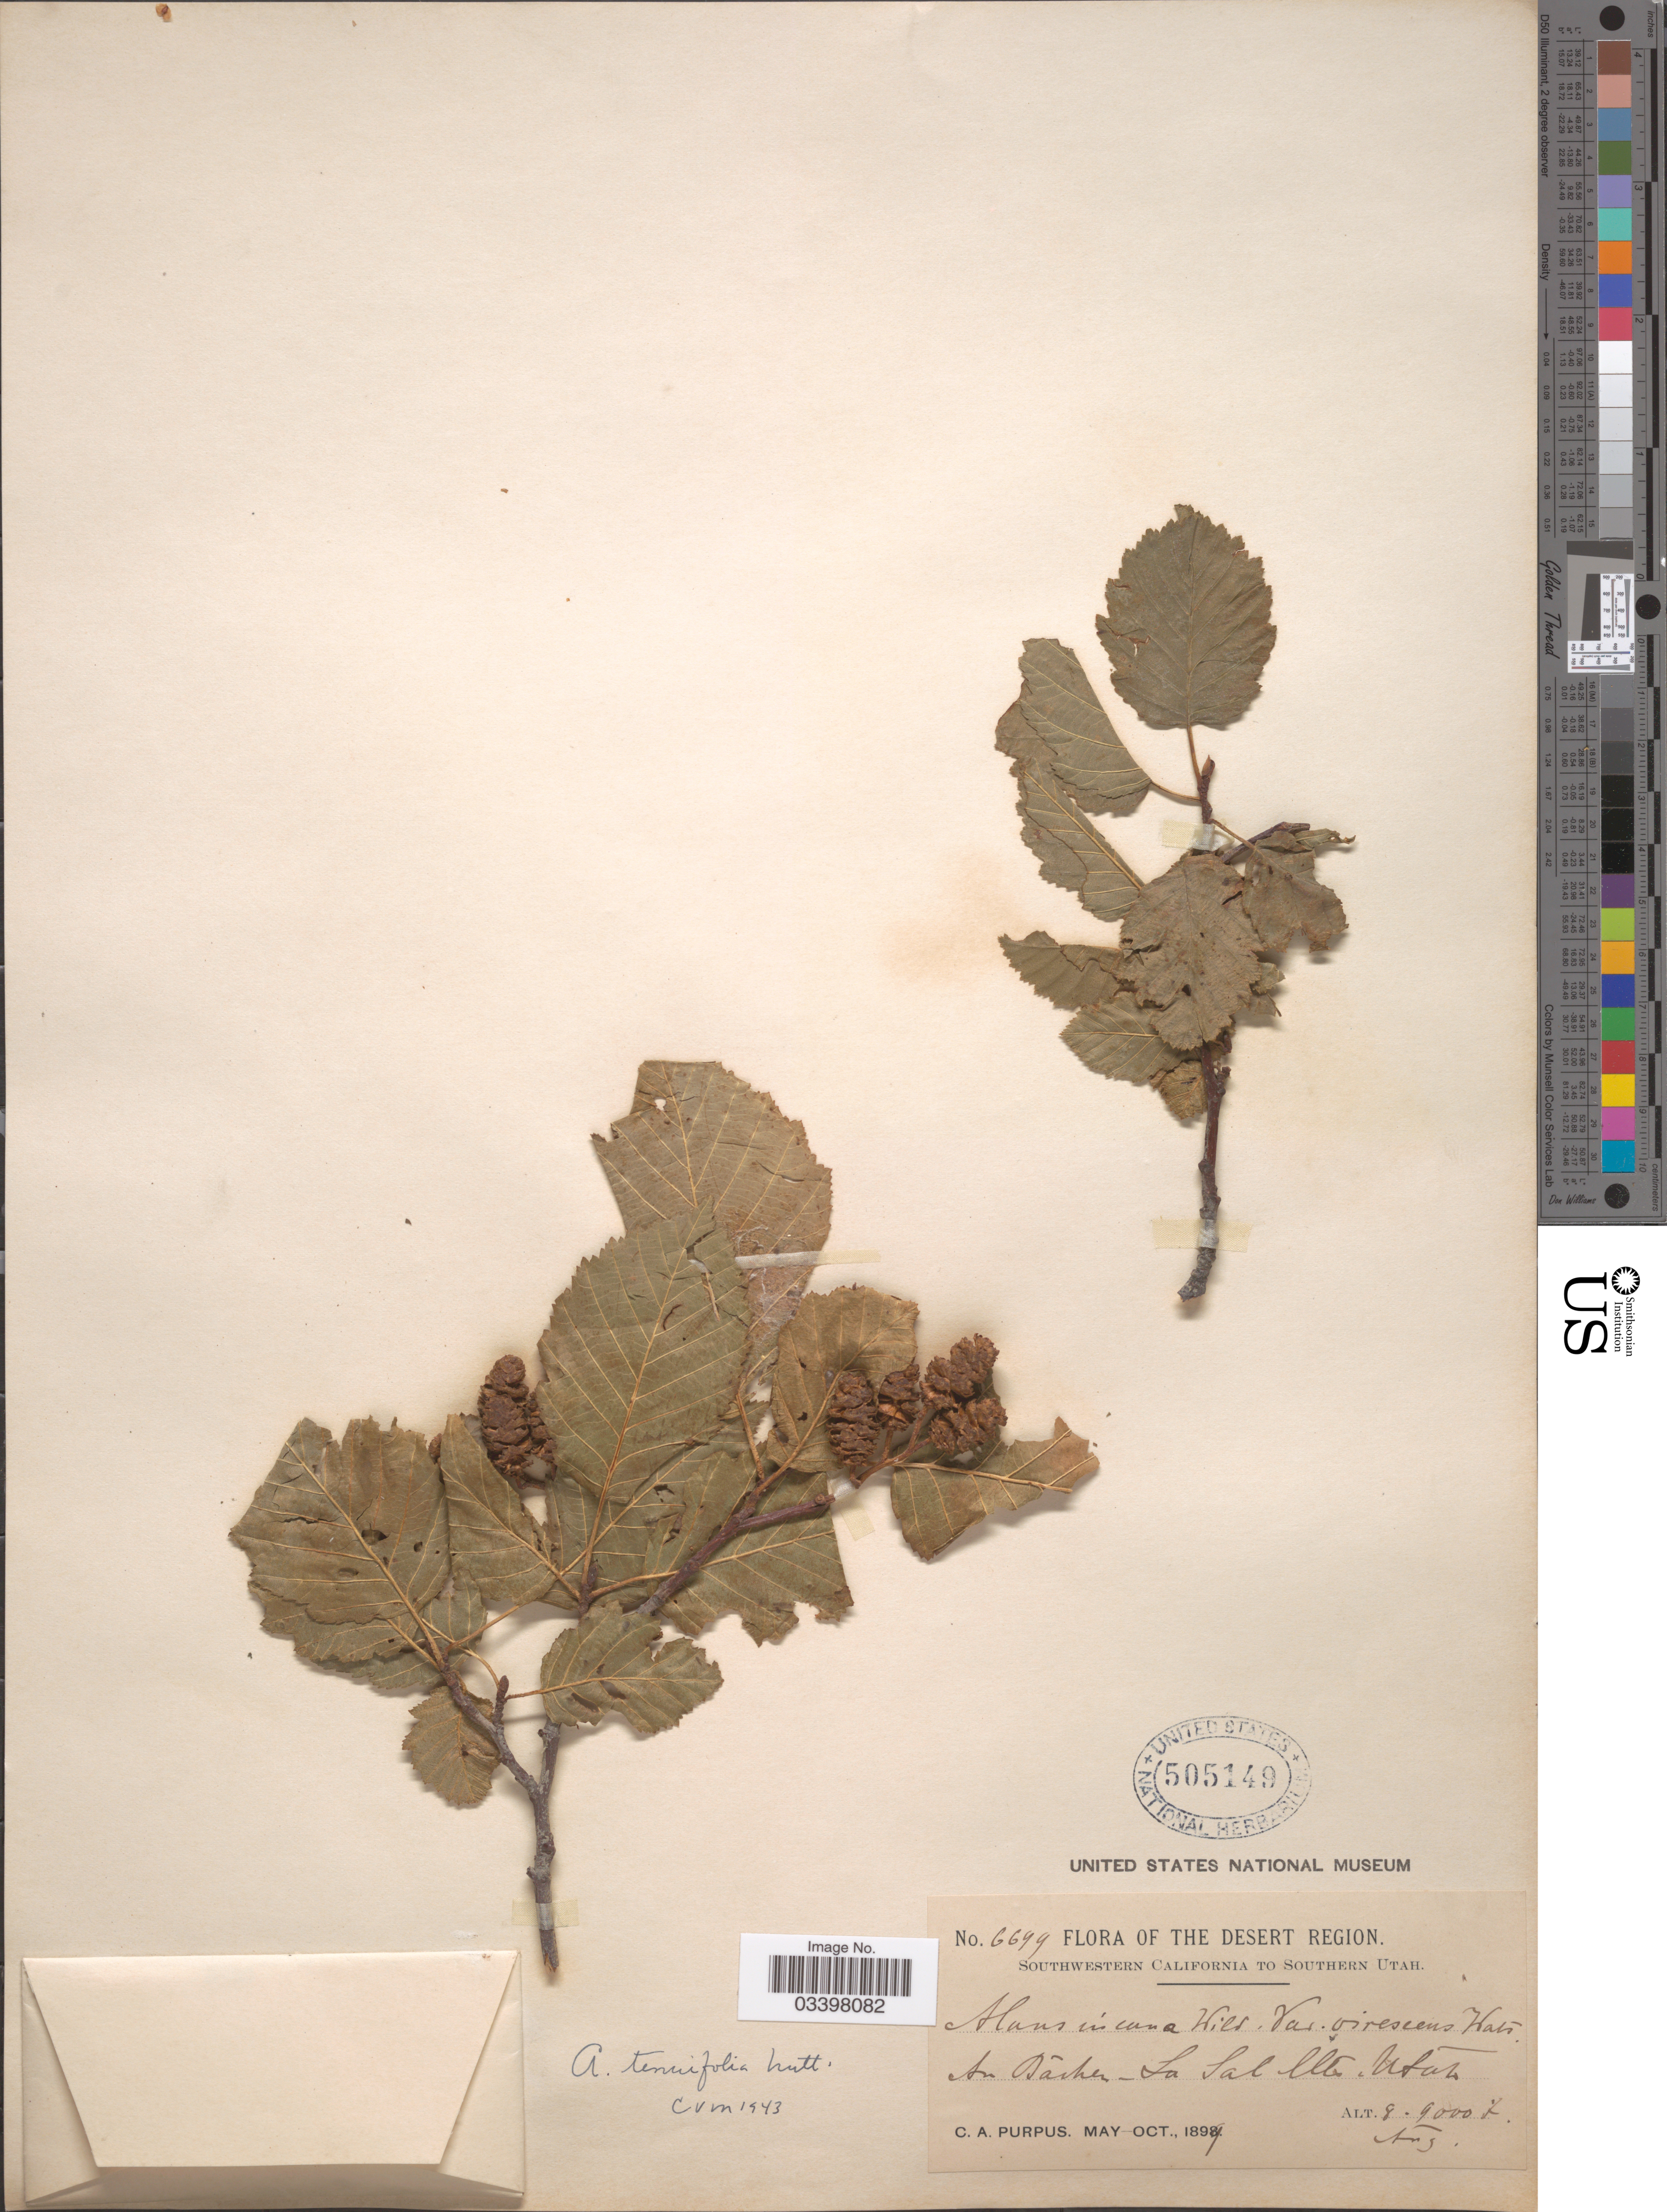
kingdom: Plantae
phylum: Tracheophyta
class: Magnoliopsida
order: Fagales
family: Betulaceae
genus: Alnus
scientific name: Alnus tenuifolia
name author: Nutt.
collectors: C. A. Purpus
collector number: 6699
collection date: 1899-08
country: United States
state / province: Utah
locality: The Desert Region. On Banks - La Sal Mts.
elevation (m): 2438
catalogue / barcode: US 505149